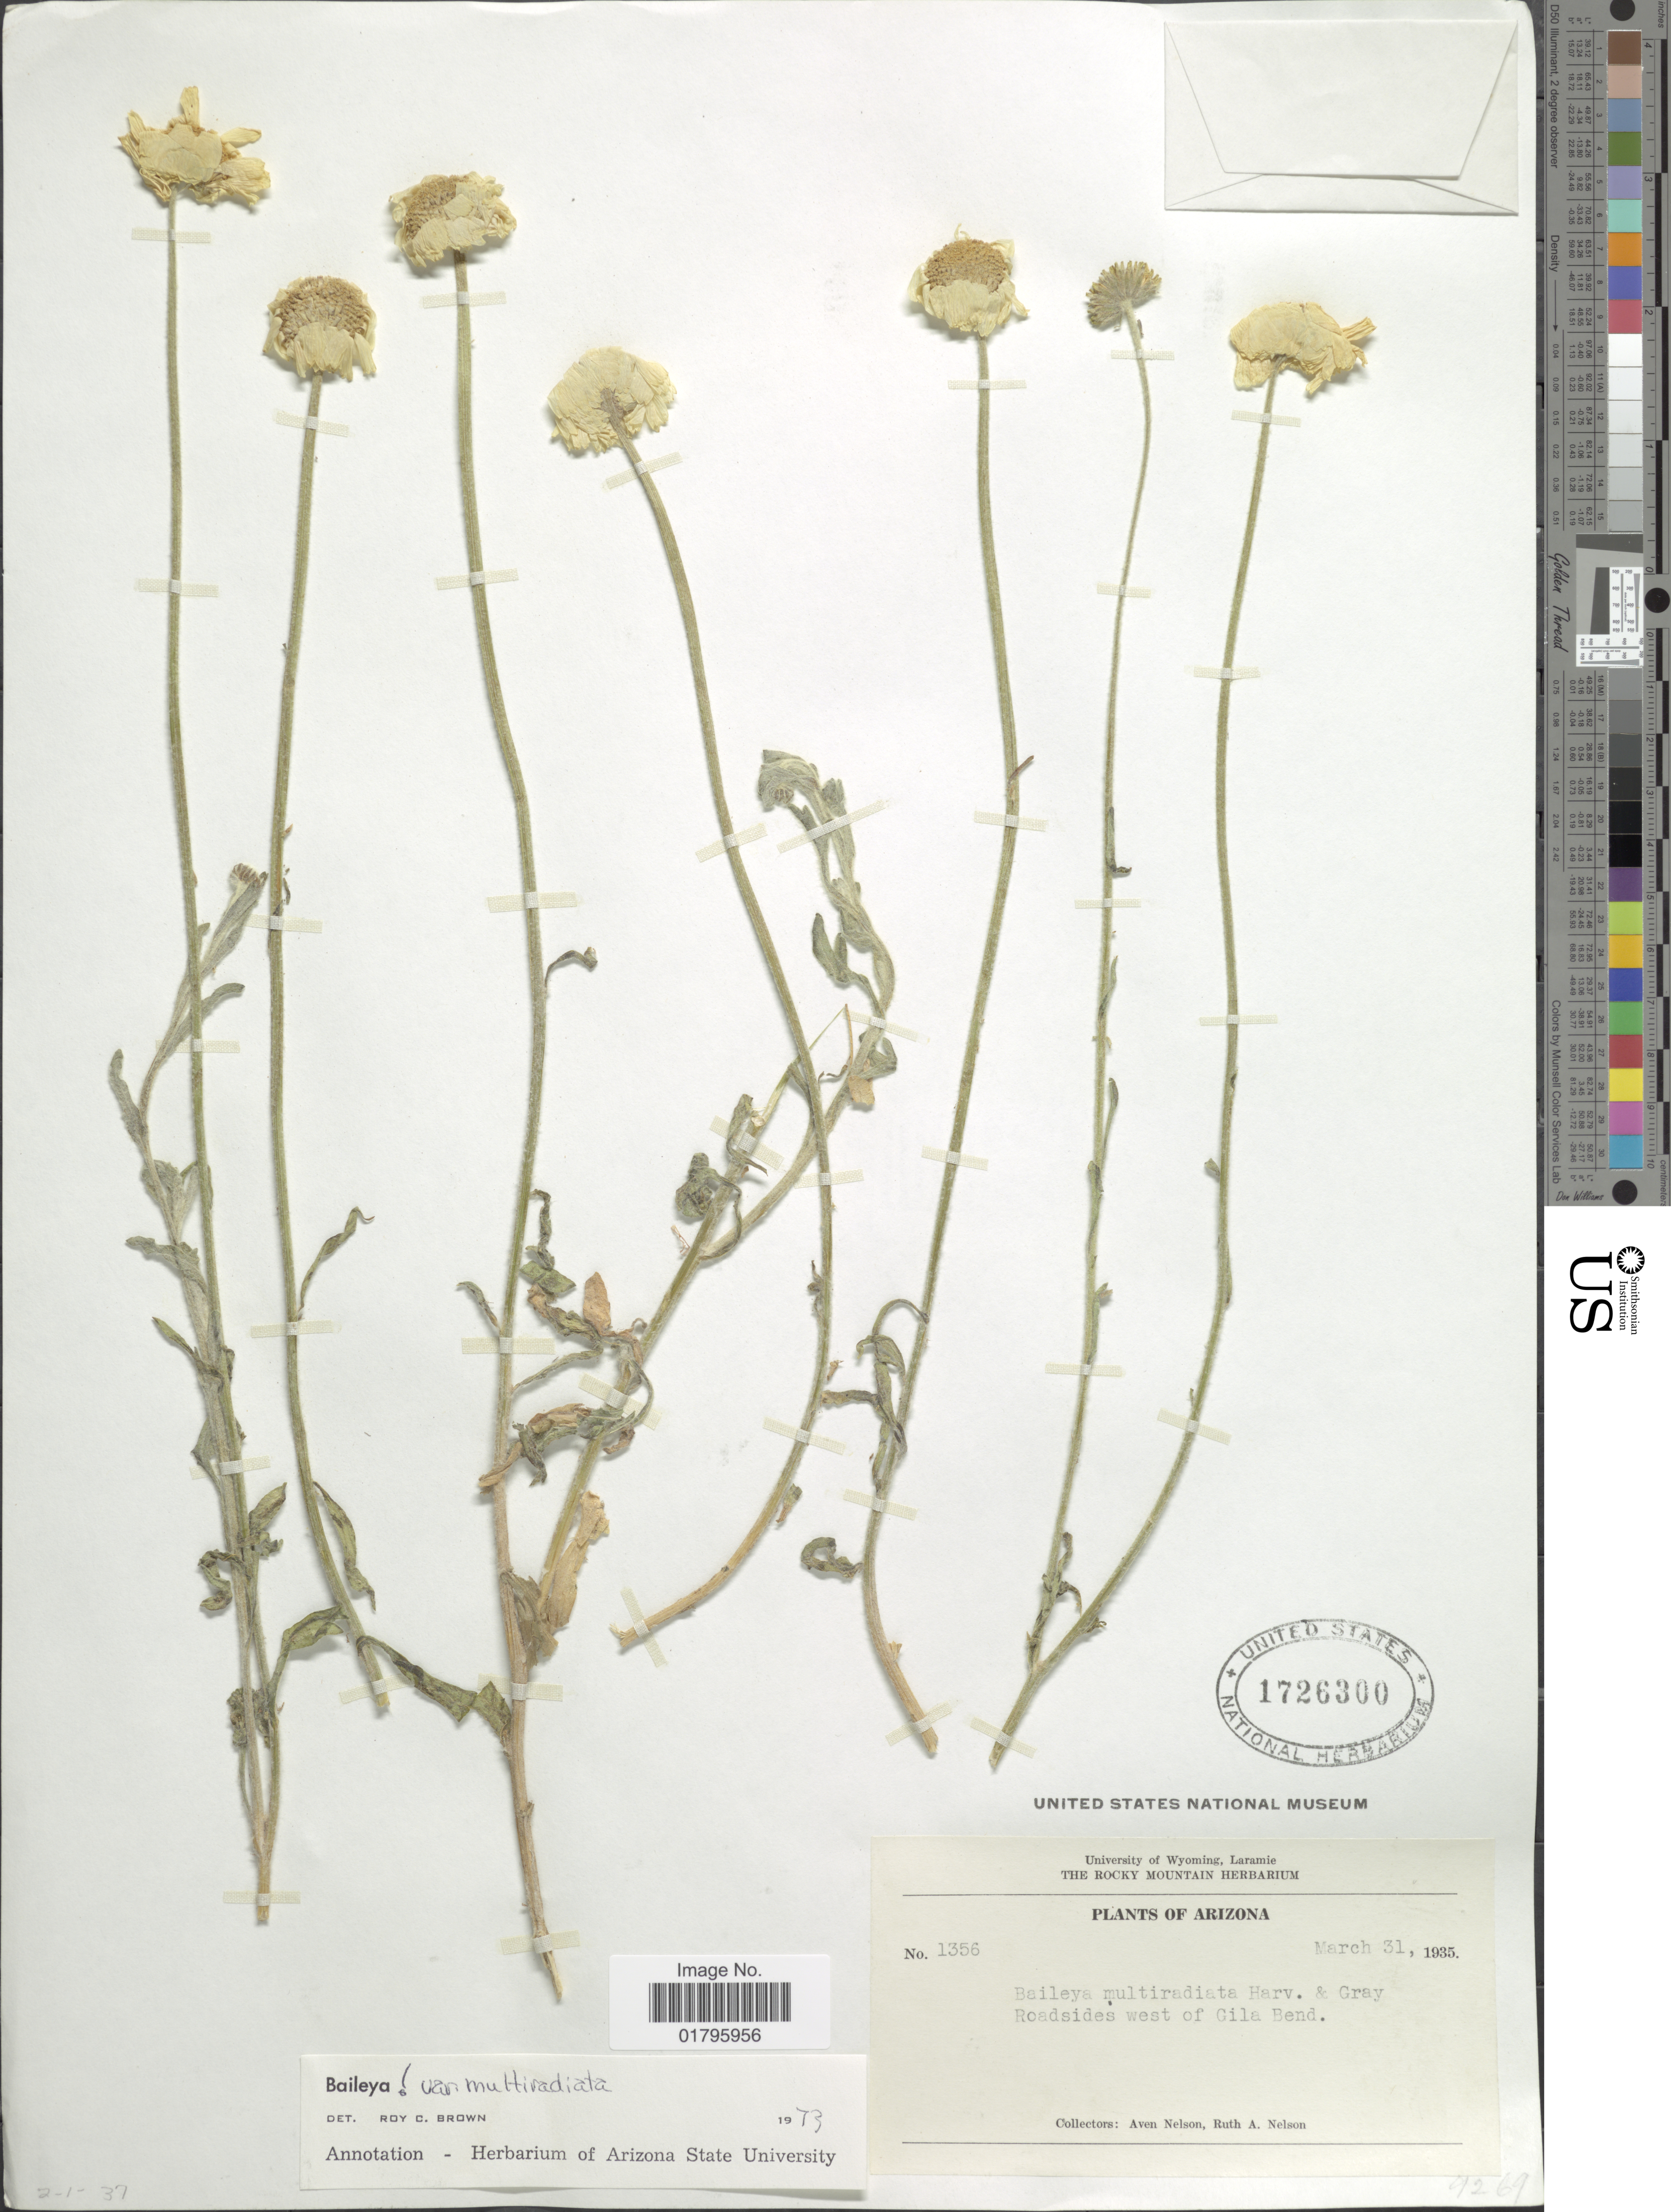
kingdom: Plantae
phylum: Tracheophyta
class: Magnoliopsida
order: Asterales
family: Asteraceae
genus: Baileya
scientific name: Baileya multiradiata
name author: Harv. & A. Gray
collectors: A. Nelson & R. A. Nelson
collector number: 1356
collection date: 1935-03-31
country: United States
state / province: Arizona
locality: Arizona. Roadsides west of Gila Bend.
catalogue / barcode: US 1726300